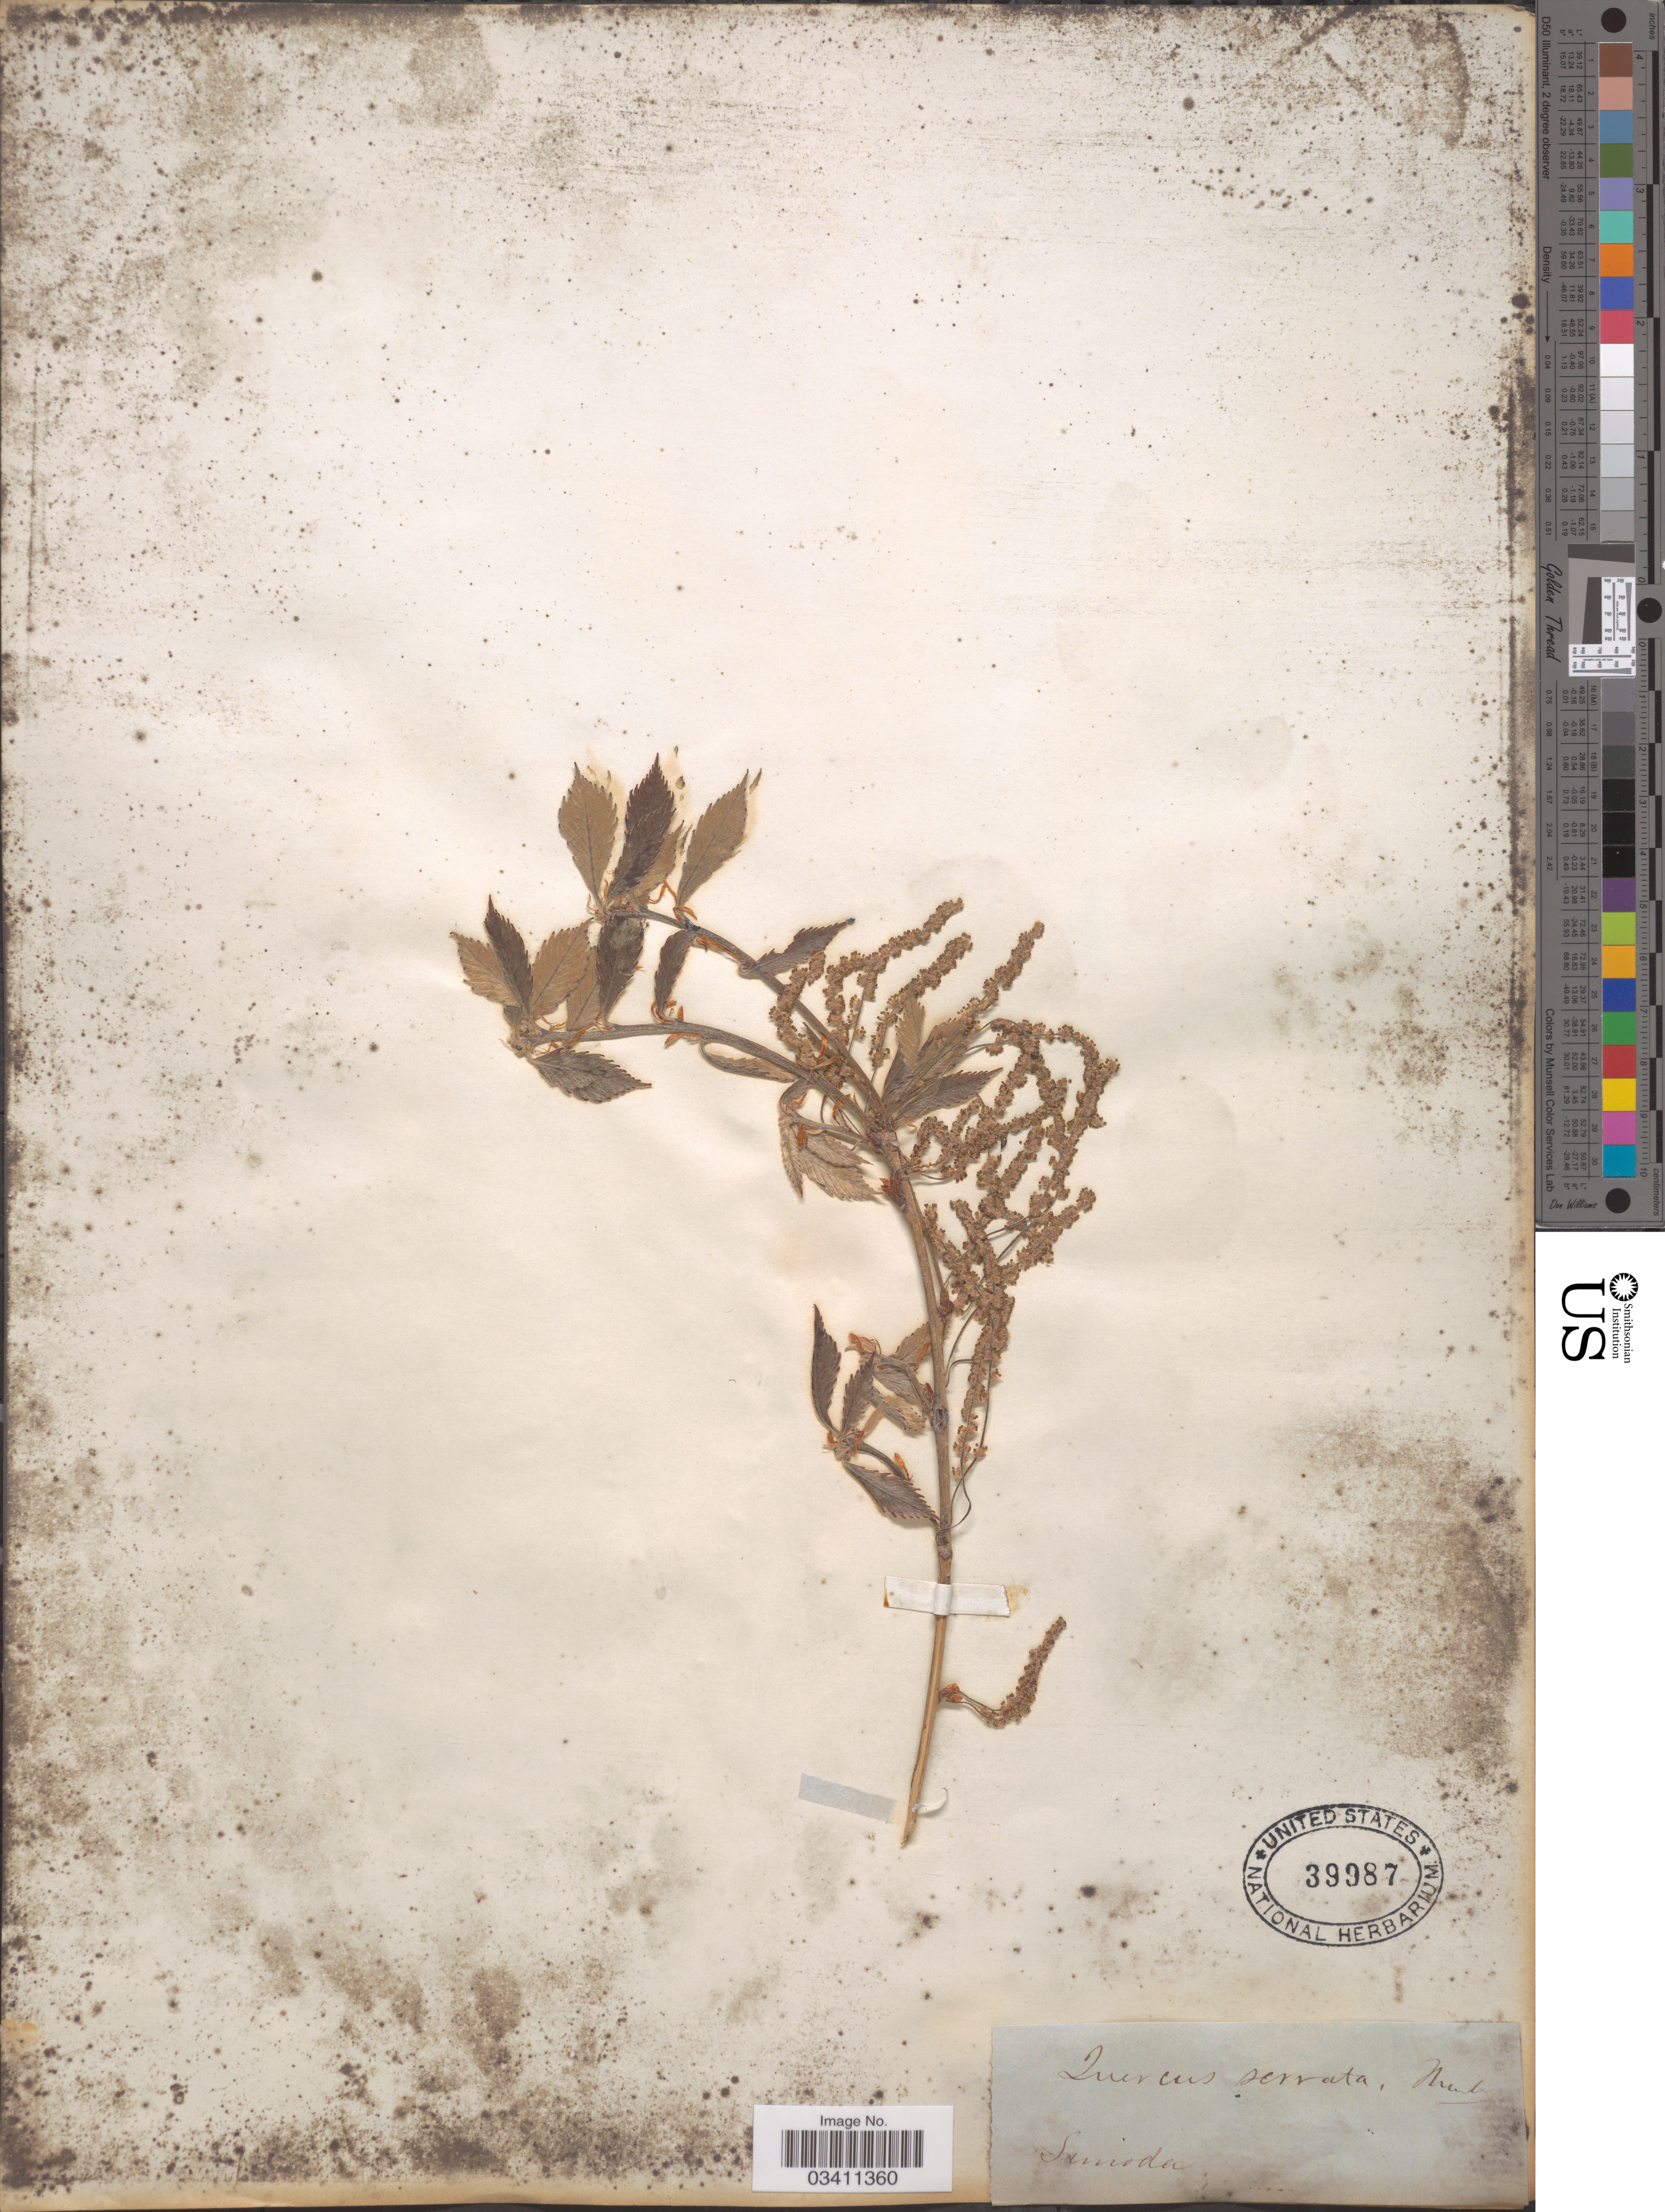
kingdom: Plantae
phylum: Tracheophyta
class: Magnoliopsida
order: Fagales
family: Fagaceae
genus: Quercus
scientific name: Quercus acutissima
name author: Carruth.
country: Japan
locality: Simoda.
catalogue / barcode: US 39987